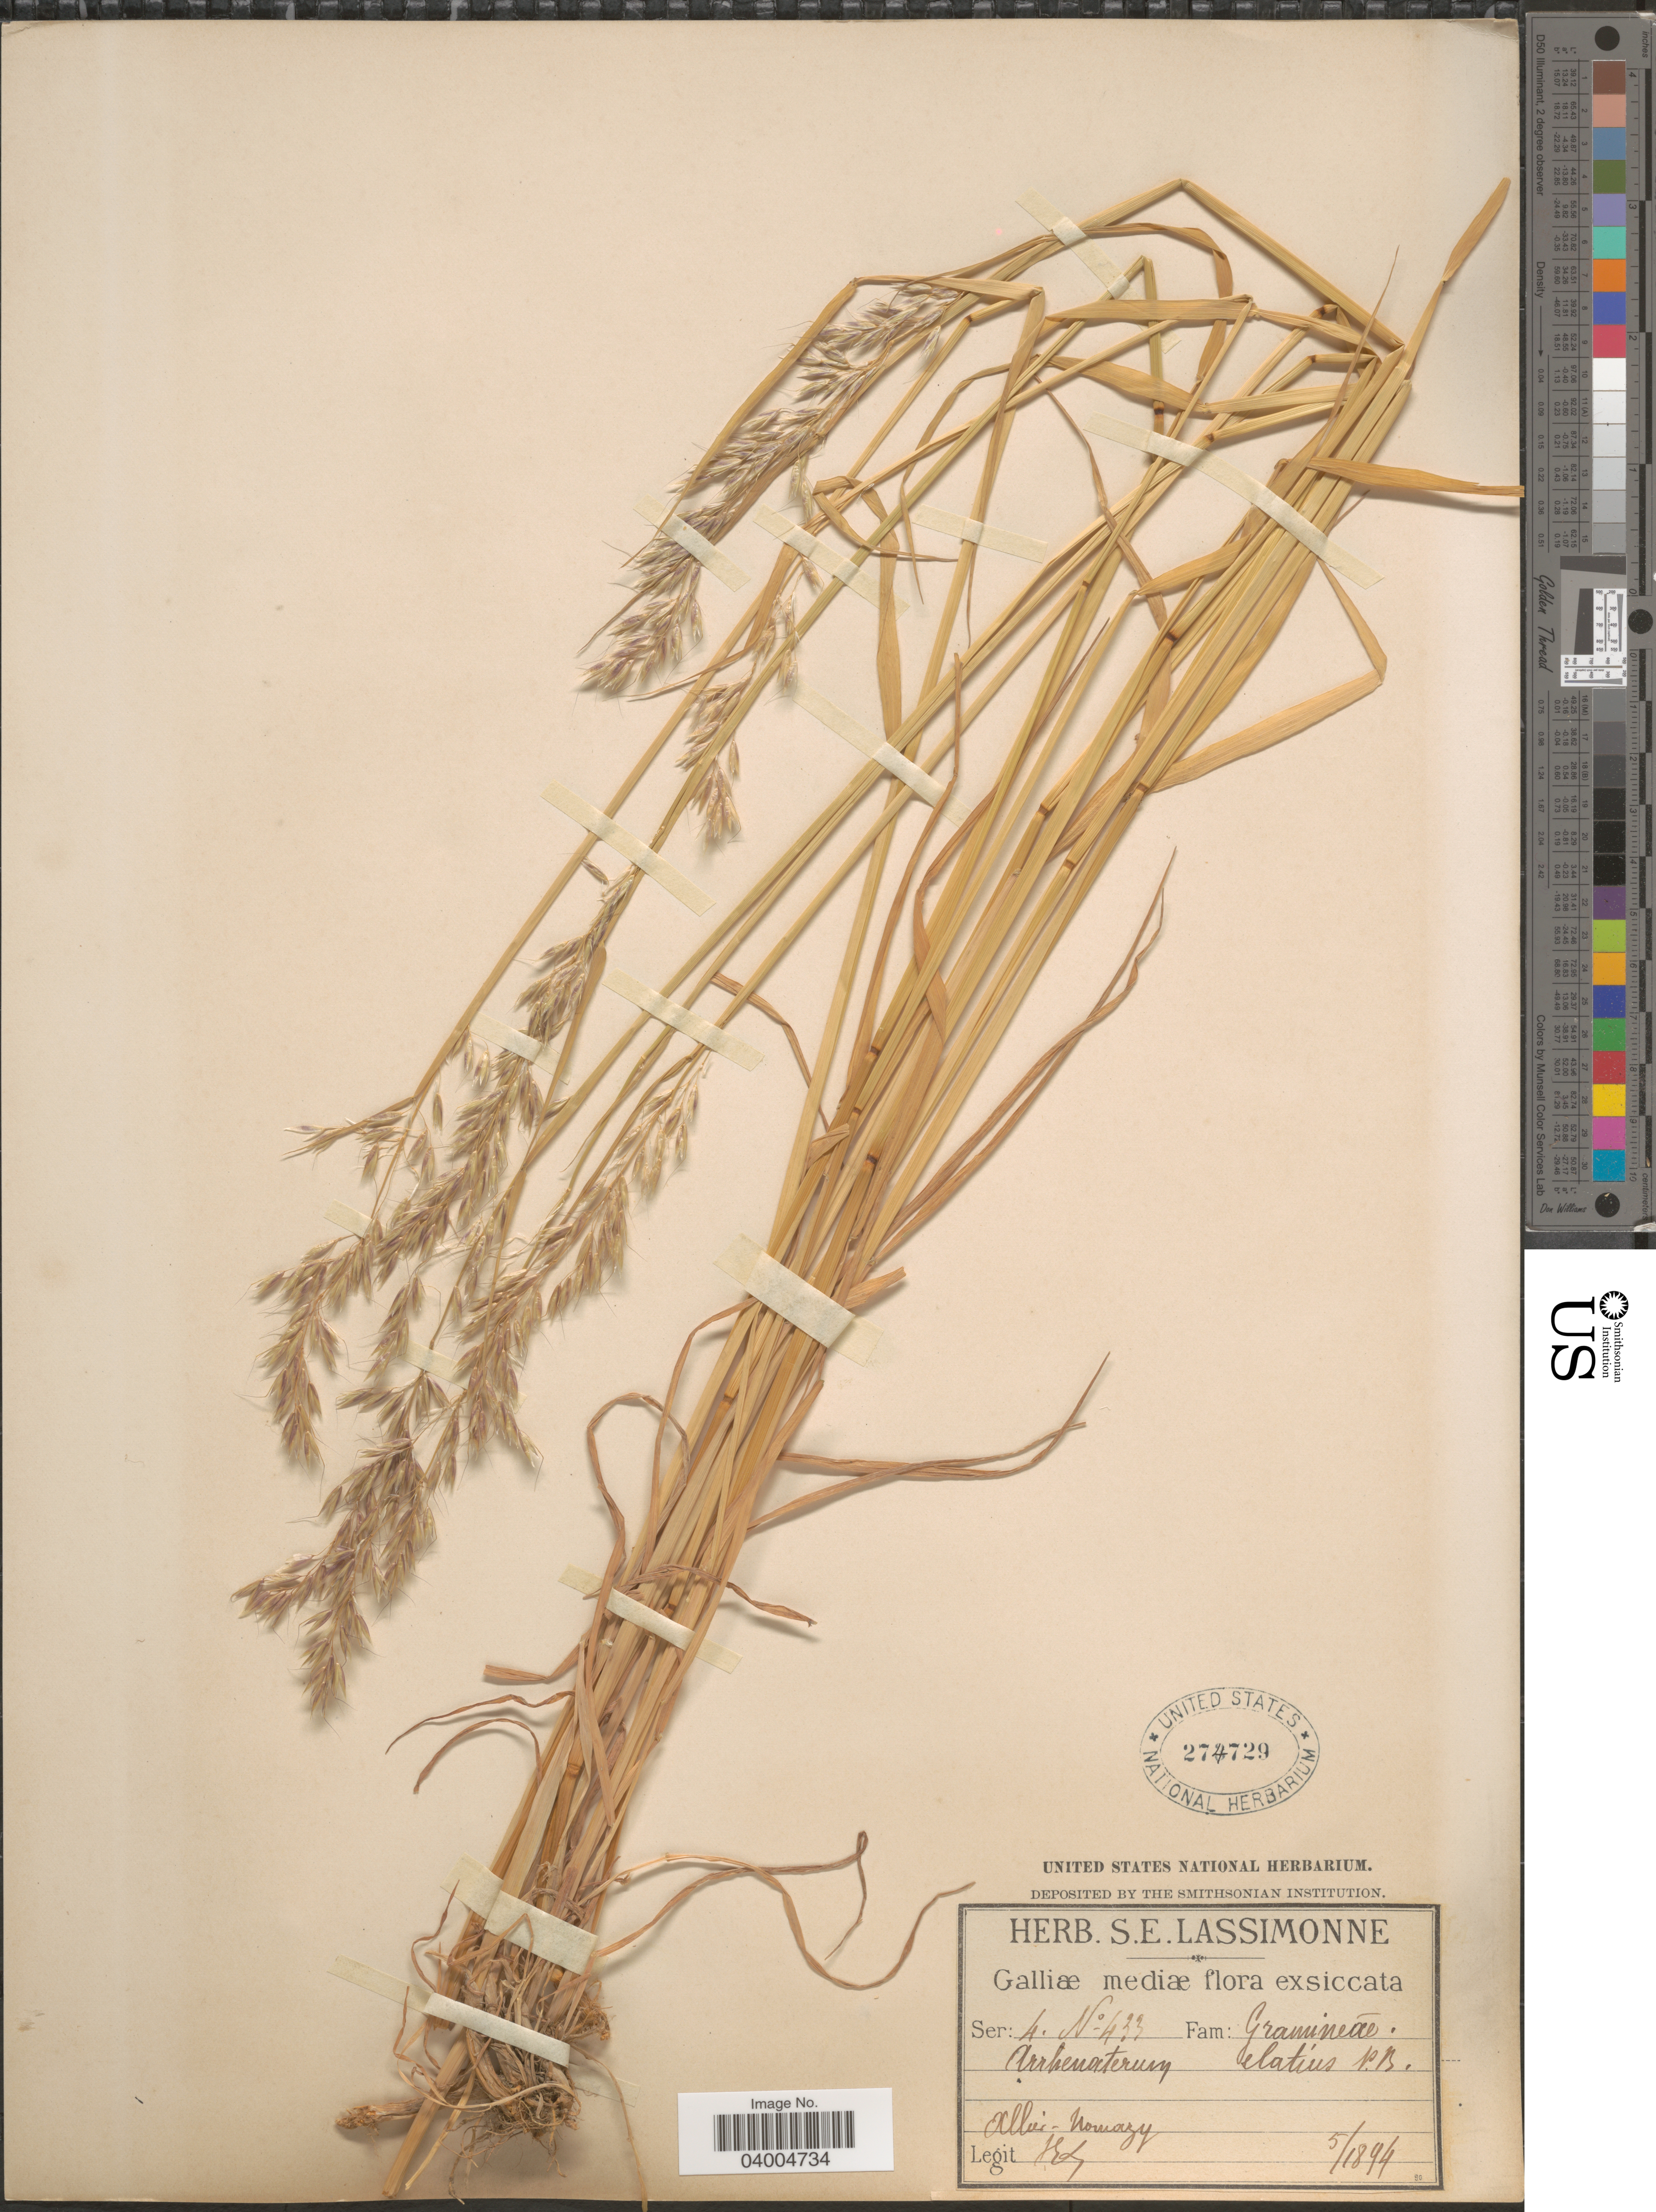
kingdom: Plantae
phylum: Tracheophyta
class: Liliopsida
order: Poales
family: Poaceae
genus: Arrhenatherum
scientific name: Arrhenatherum elatius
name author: (L.) J. Presl & C. Presl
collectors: S. Lassimonne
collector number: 433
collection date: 1894-05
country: France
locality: Galliæ mediæ. Allier-Nomazy.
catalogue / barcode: US 274729